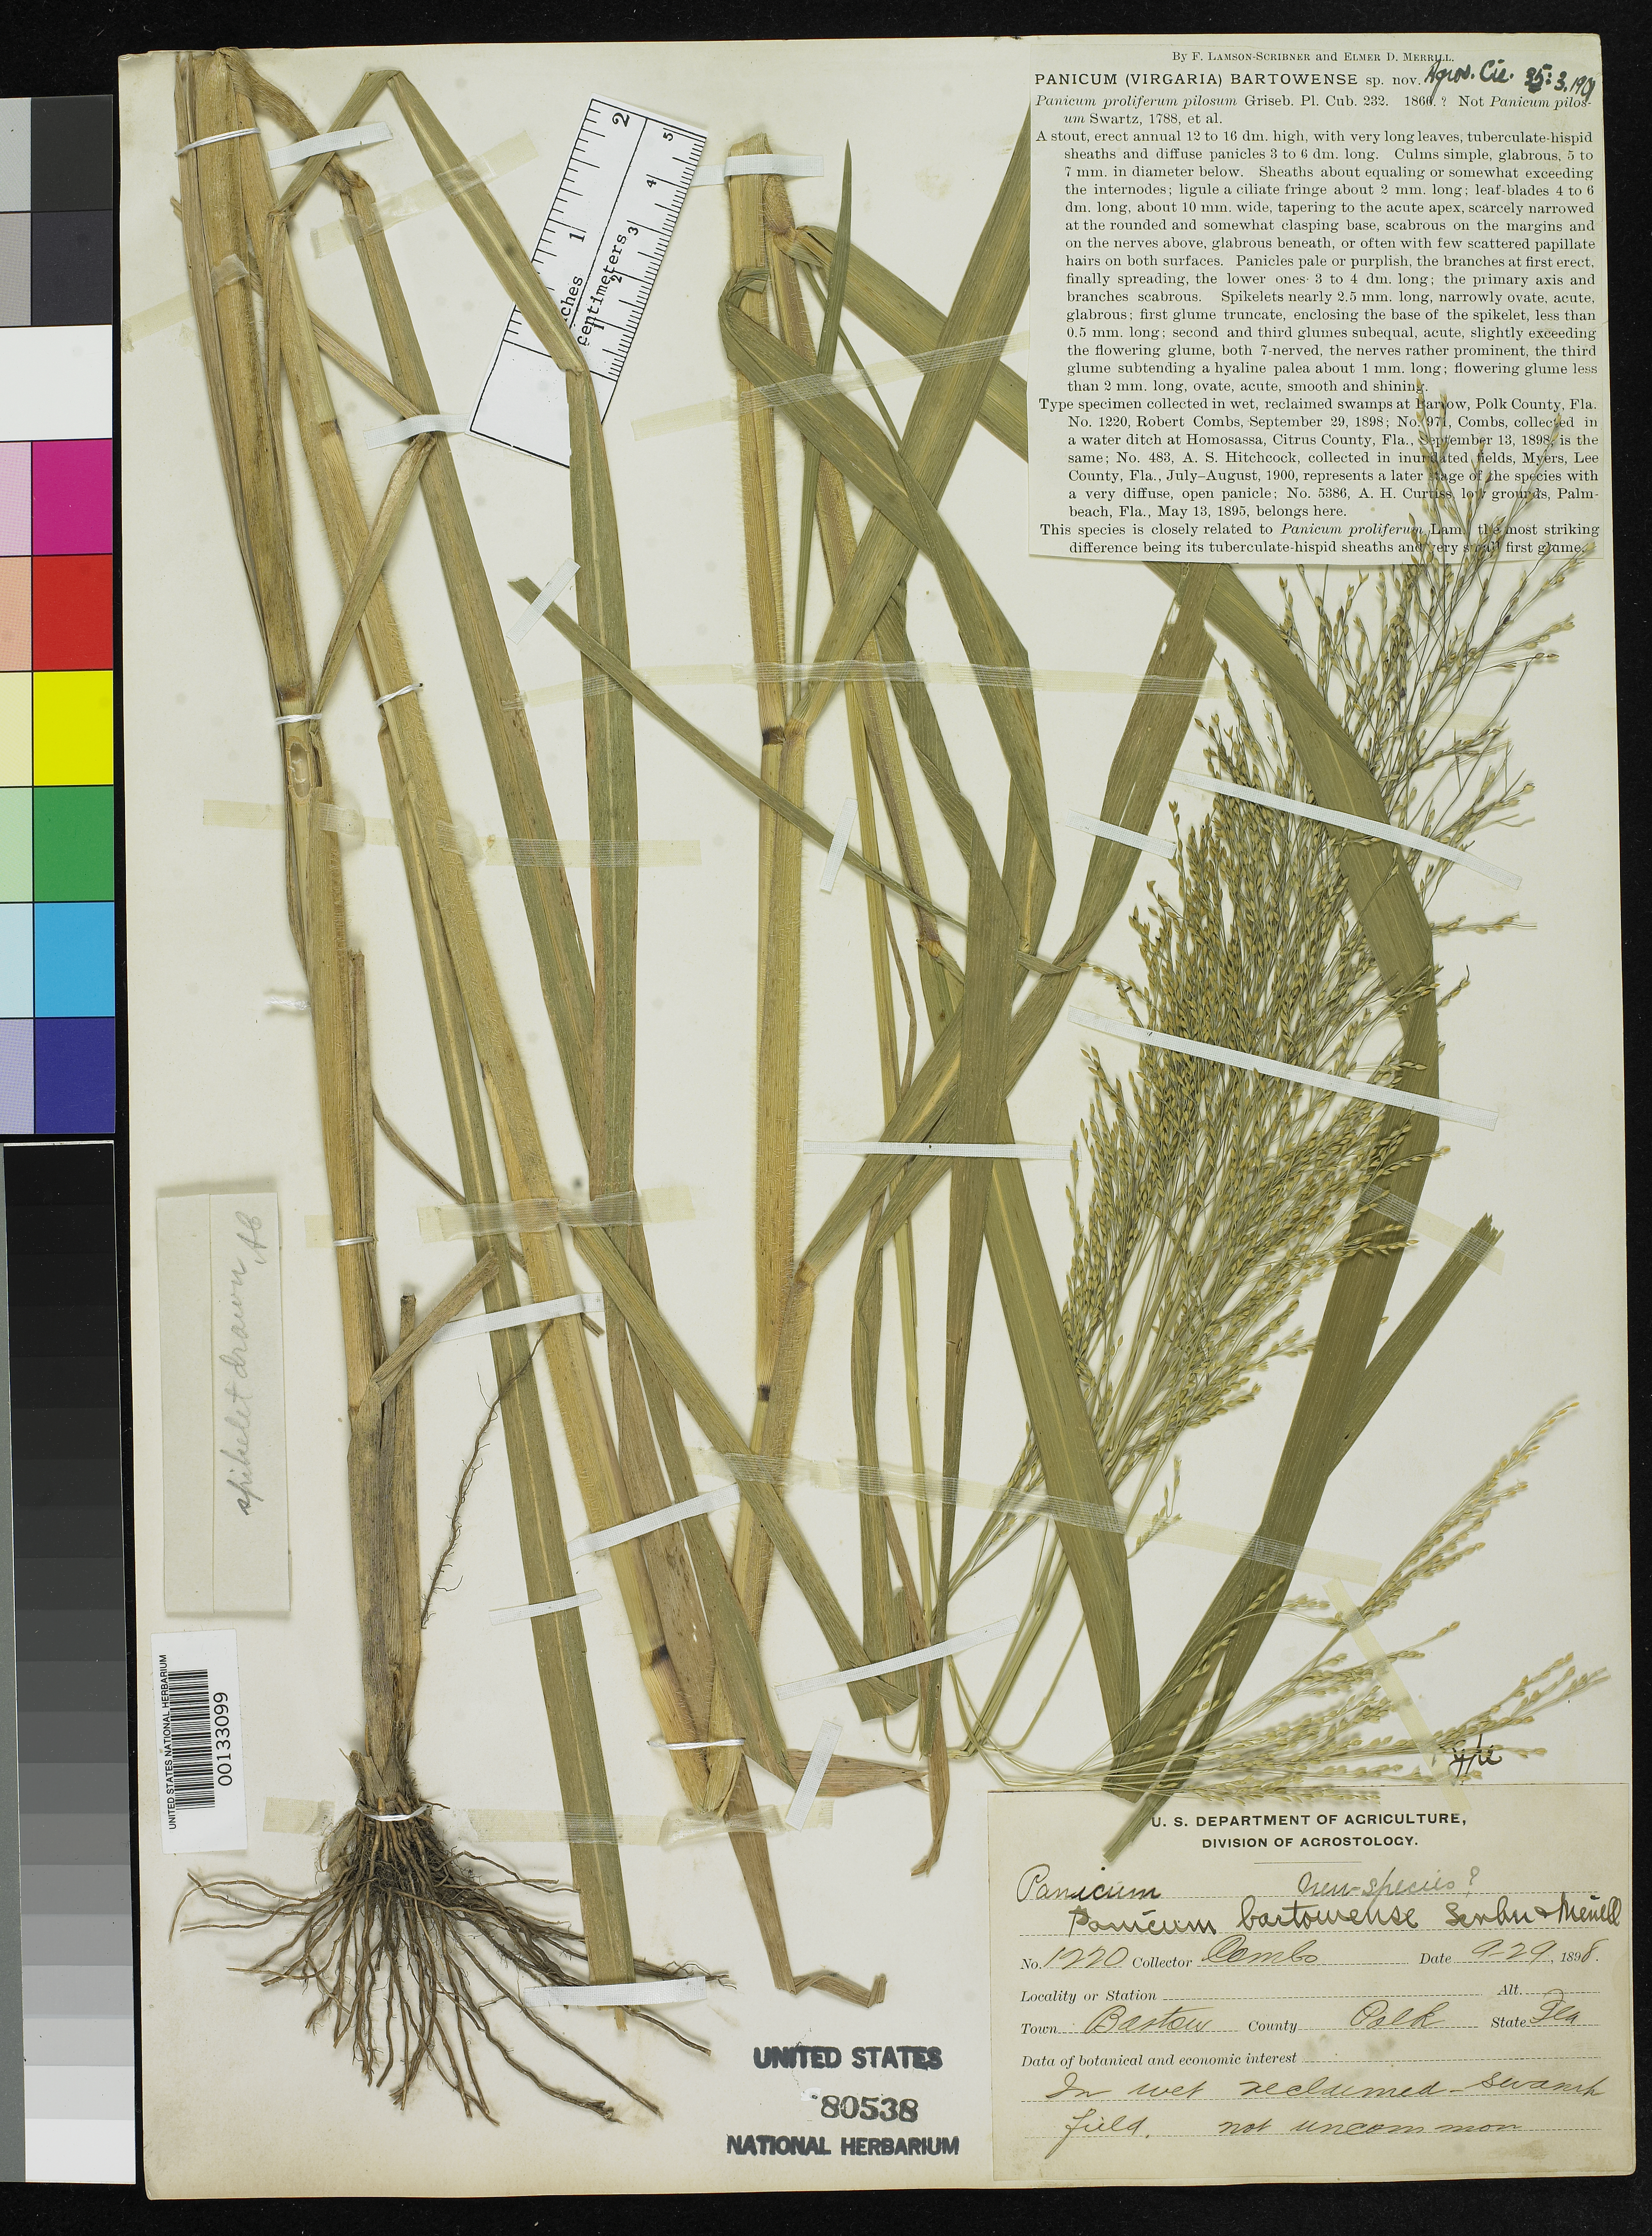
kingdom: Plantae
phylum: Tracheophyta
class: Liliopsida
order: Poales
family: Poaceae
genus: Panicum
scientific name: Panicum bartowense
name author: Scribn. & Merr.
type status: Holotype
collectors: R. Combs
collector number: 1220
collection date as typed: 29 Sep 1898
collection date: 1898-09-29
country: United States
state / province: Florida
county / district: Polk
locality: Bartow.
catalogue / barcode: US 80538